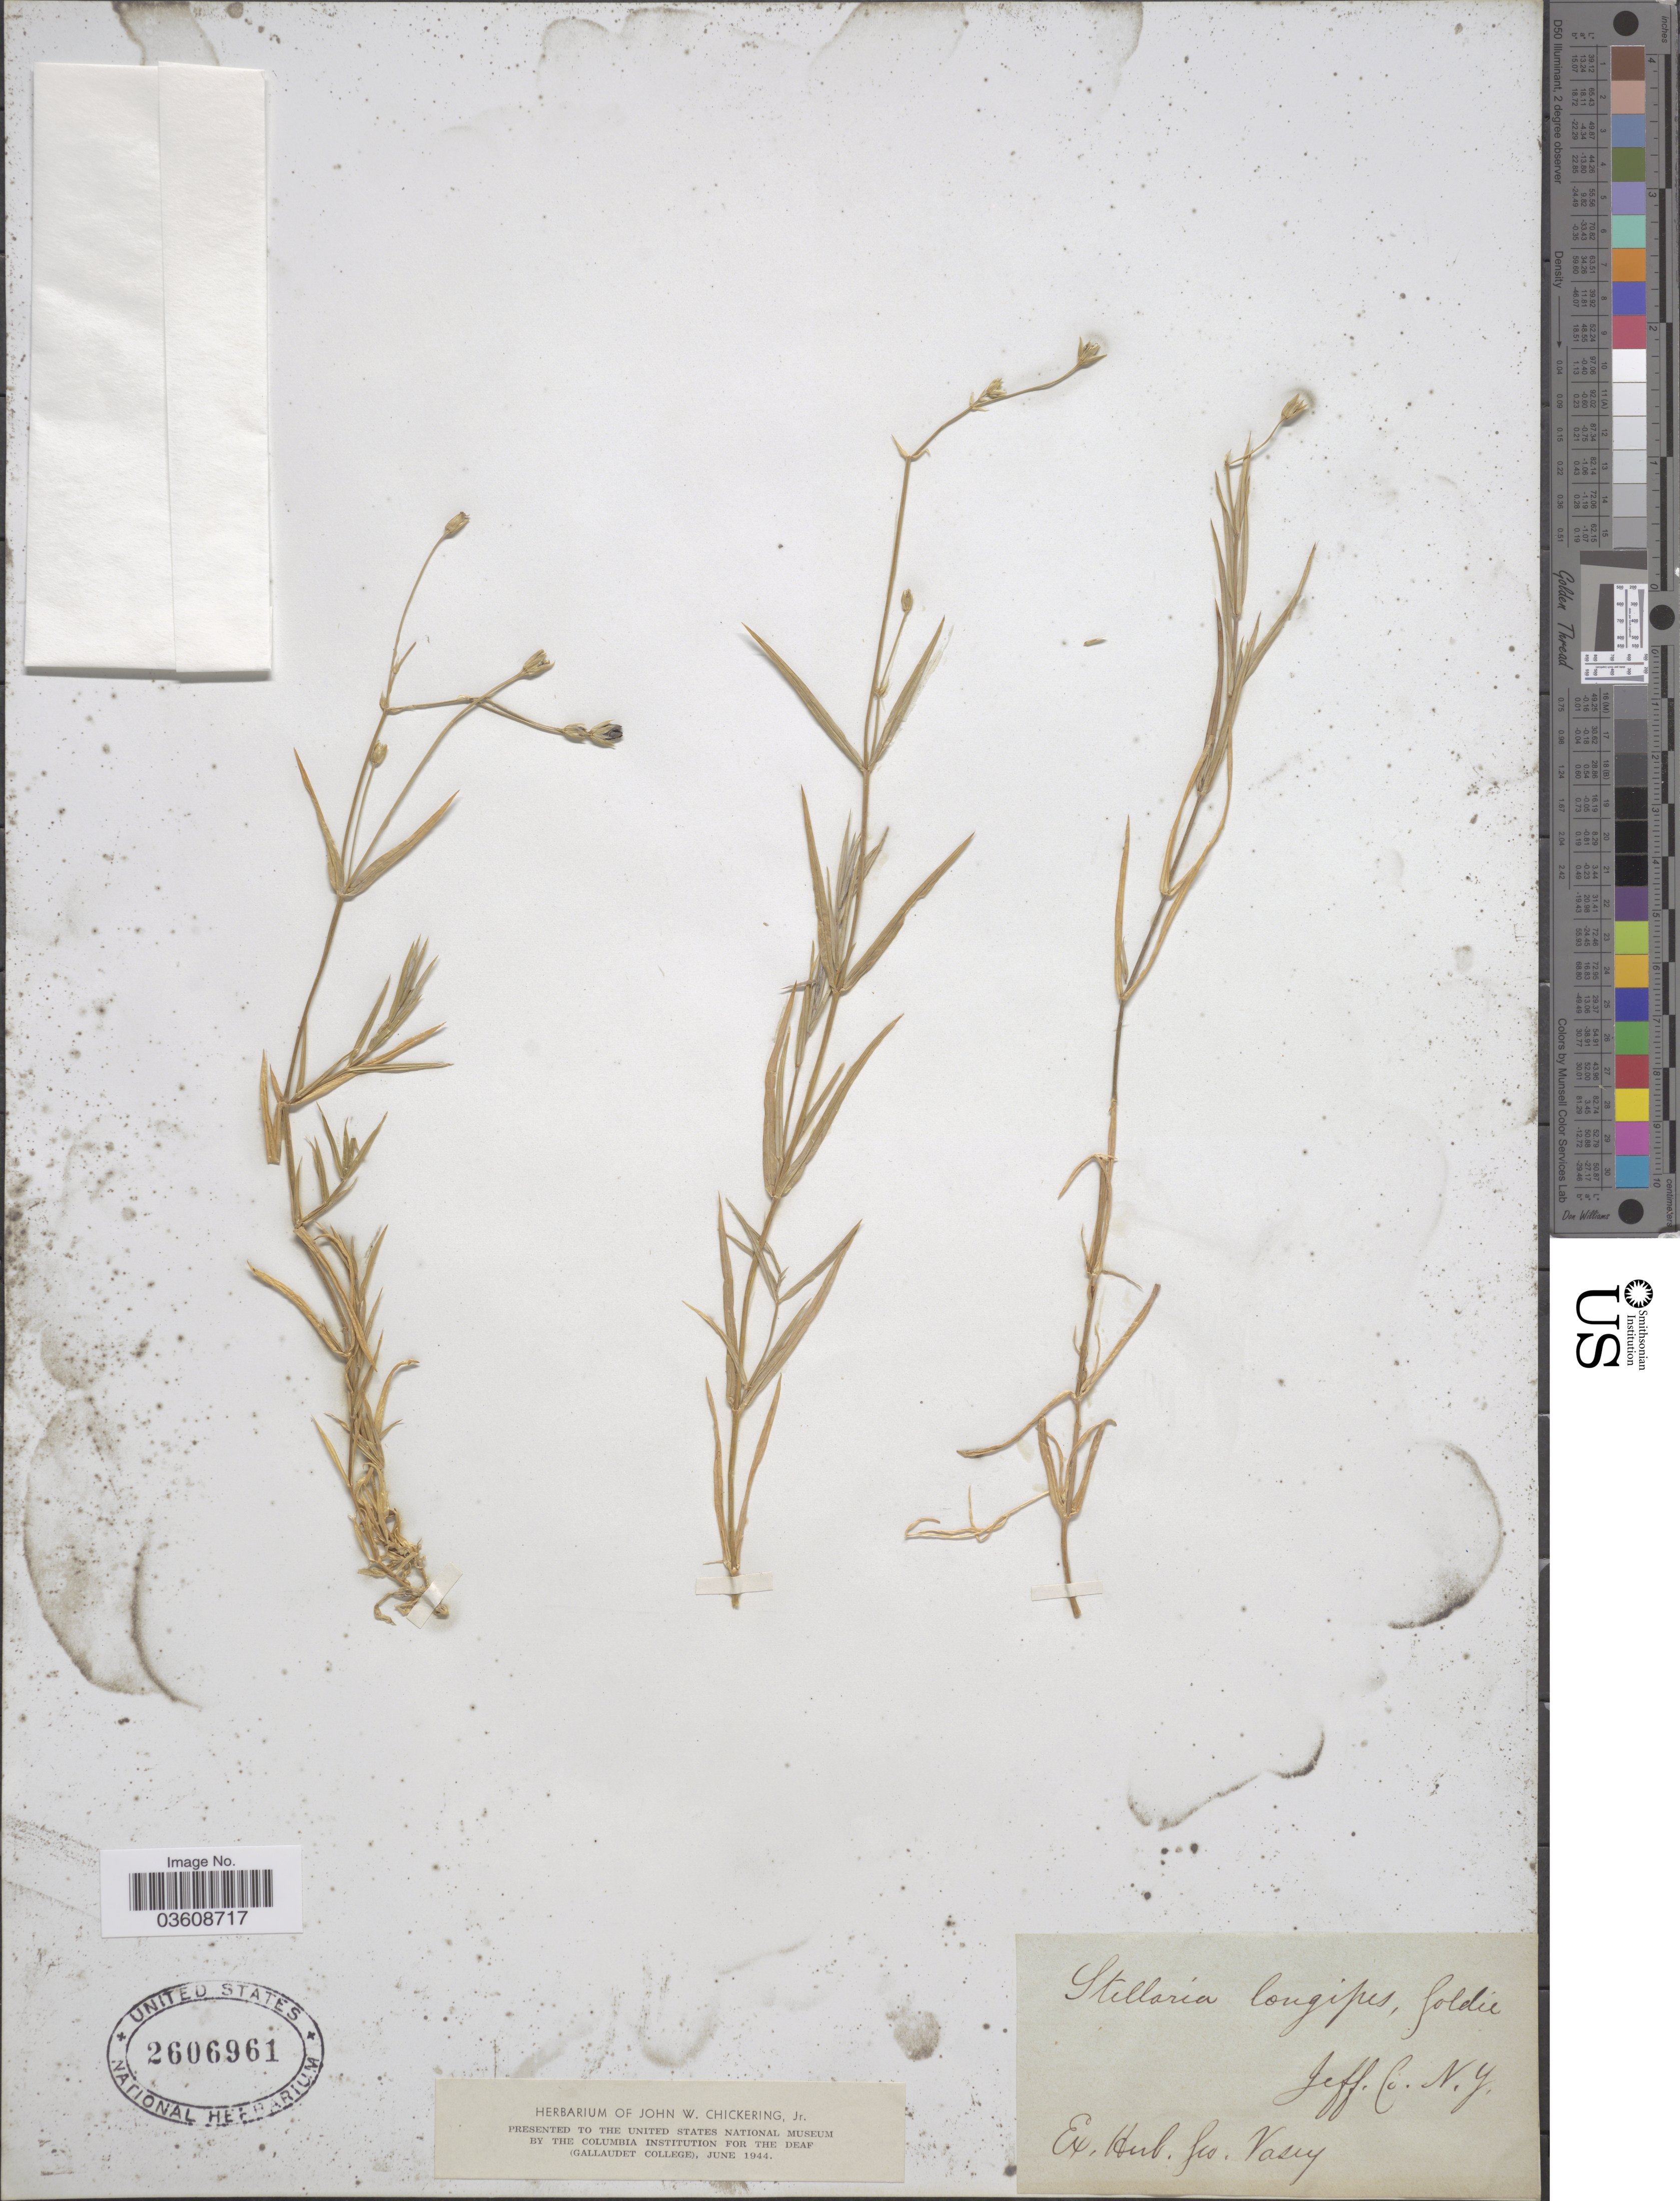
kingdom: Plantae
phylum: Tracheophyta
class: Magnoliopsida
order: Caryophyllales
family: Caryophyllaceae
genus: Stellaria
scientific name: Stellaria longipes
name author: Goldie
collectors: ex Herb. Dr. Geo Vasey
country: United States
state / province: New York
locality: Jeff Co.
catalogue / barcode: US 2606961